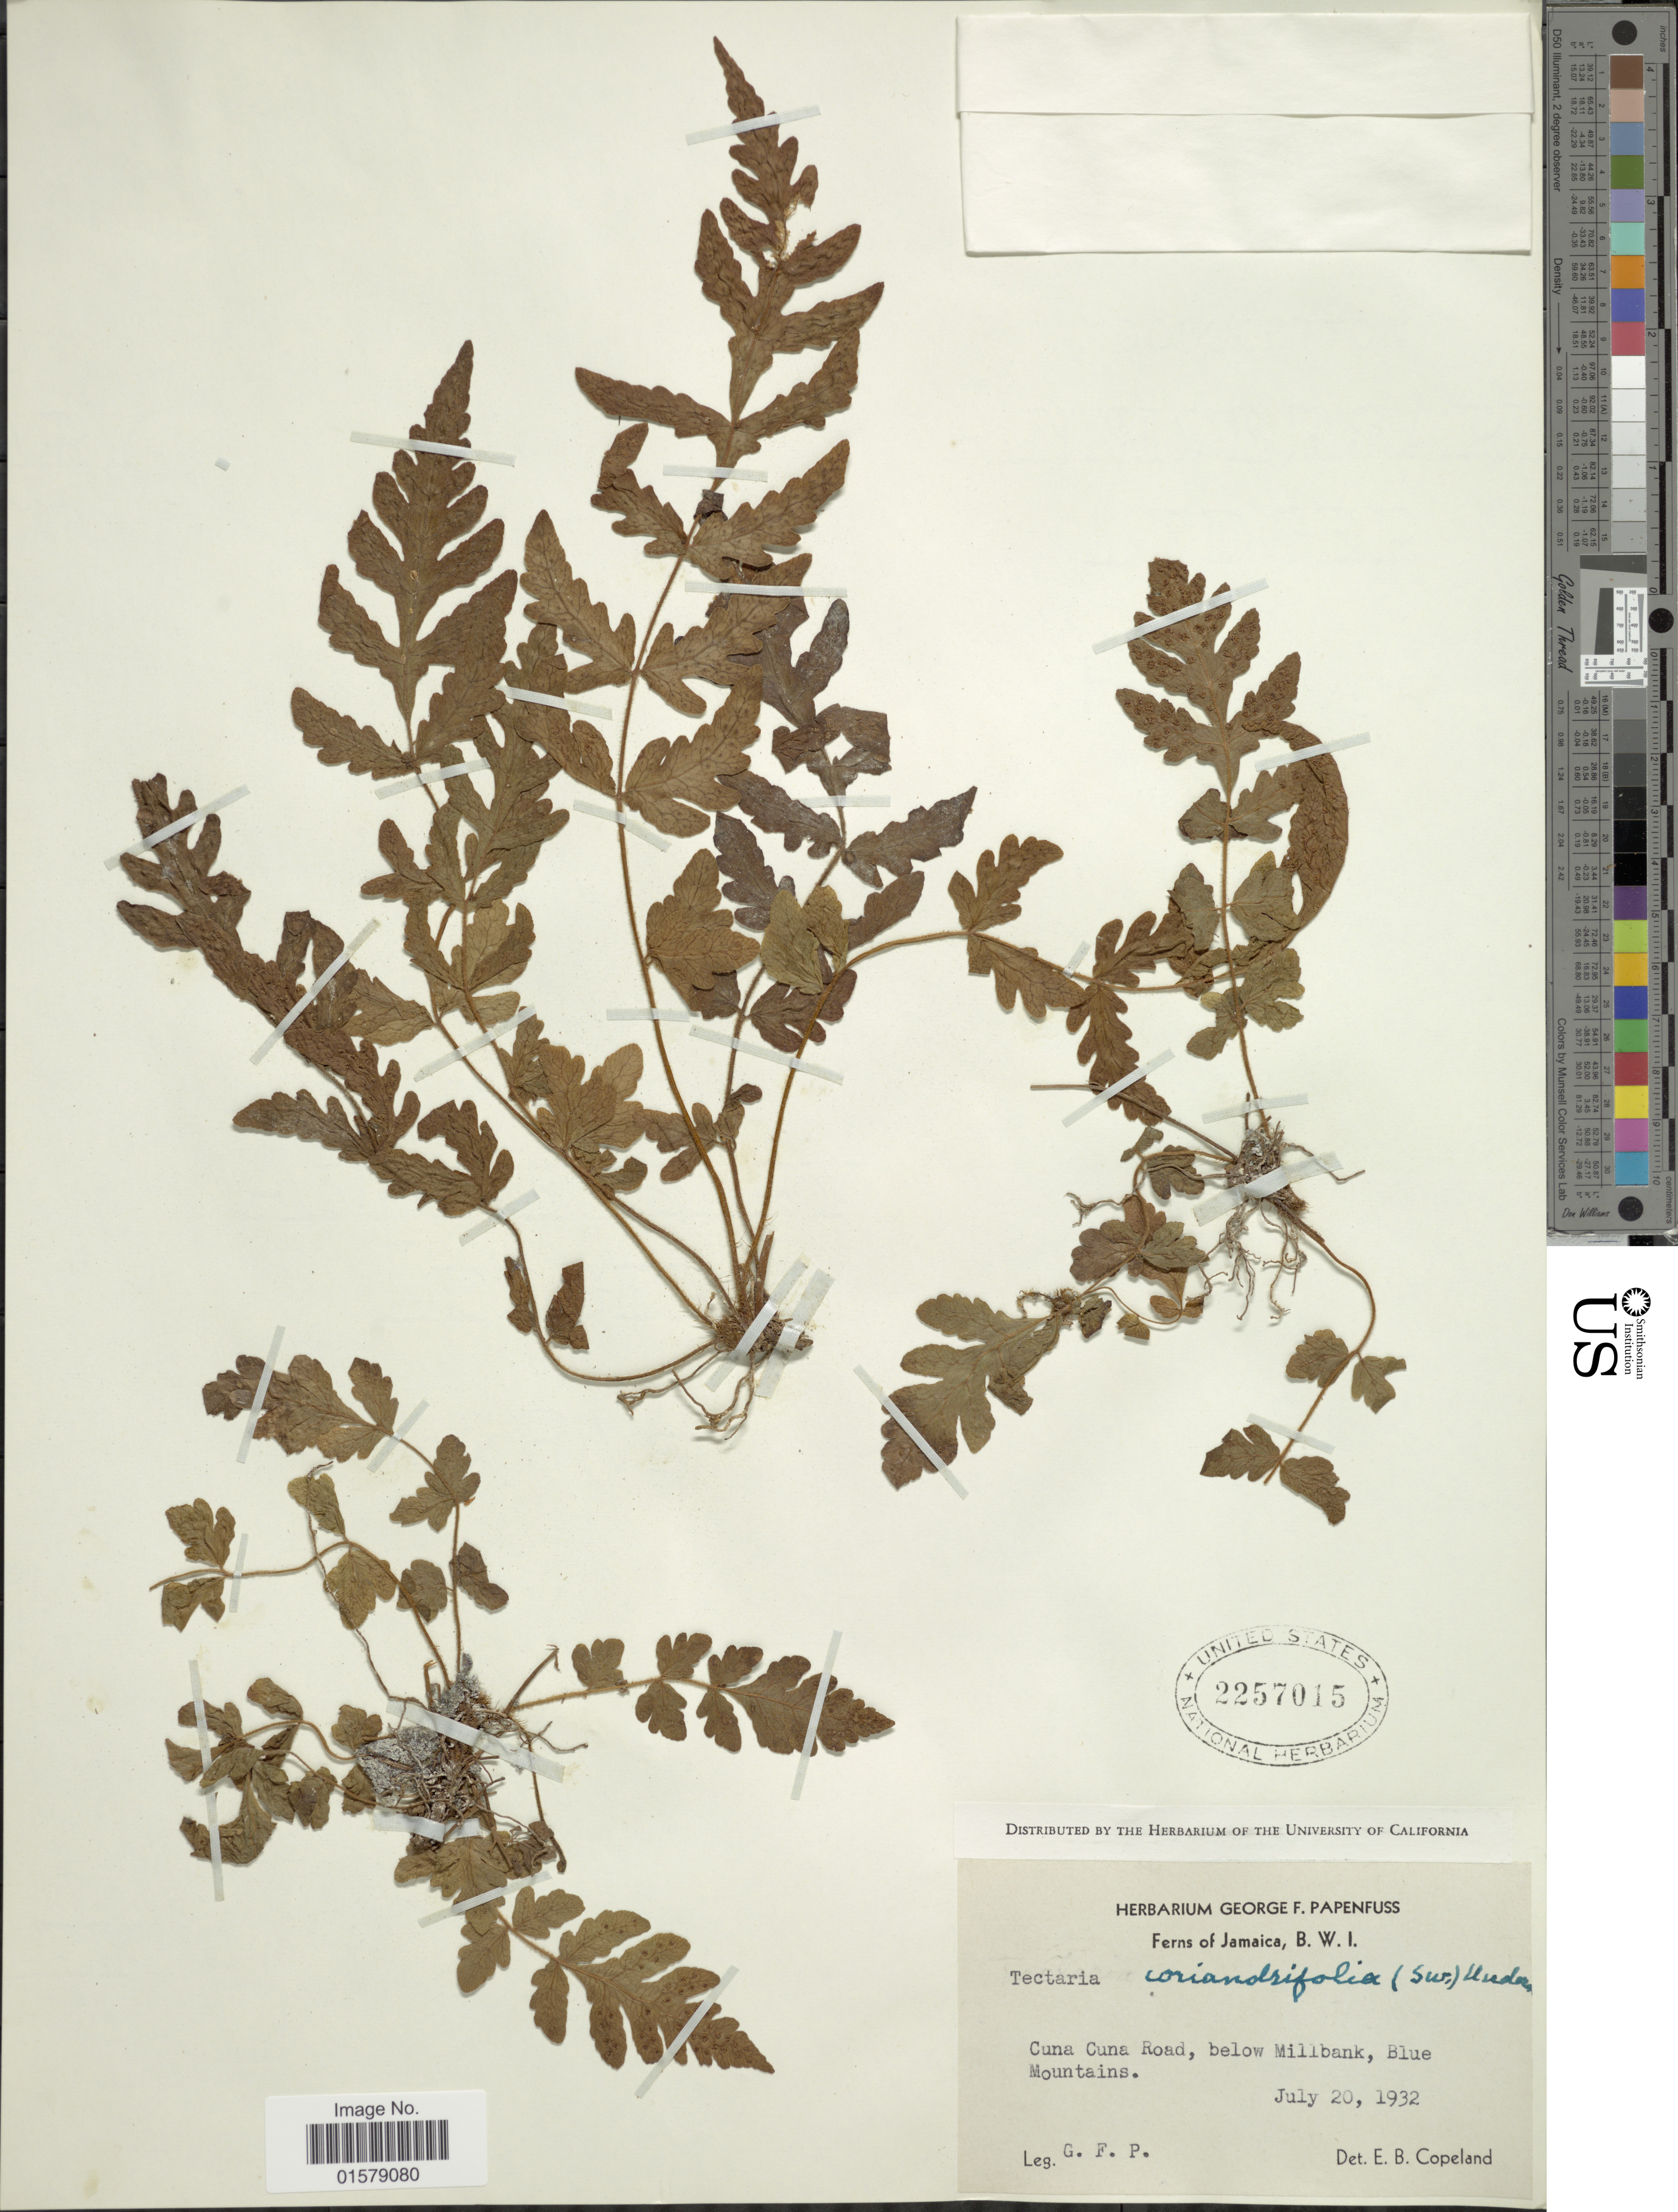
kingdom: Plantae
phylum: Tracheophyta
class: Polypodiopsida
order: Polypodiales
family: Tectariaceae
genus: Tectaria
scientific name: Tectaria coriandrifolia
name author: Underw.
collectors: G. Papenfuss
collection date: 1932-07-20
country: Jamaica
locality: B.W.I. Cuna Cuna Road, below Millbank, Blue Mountains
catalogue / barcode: US 2257015